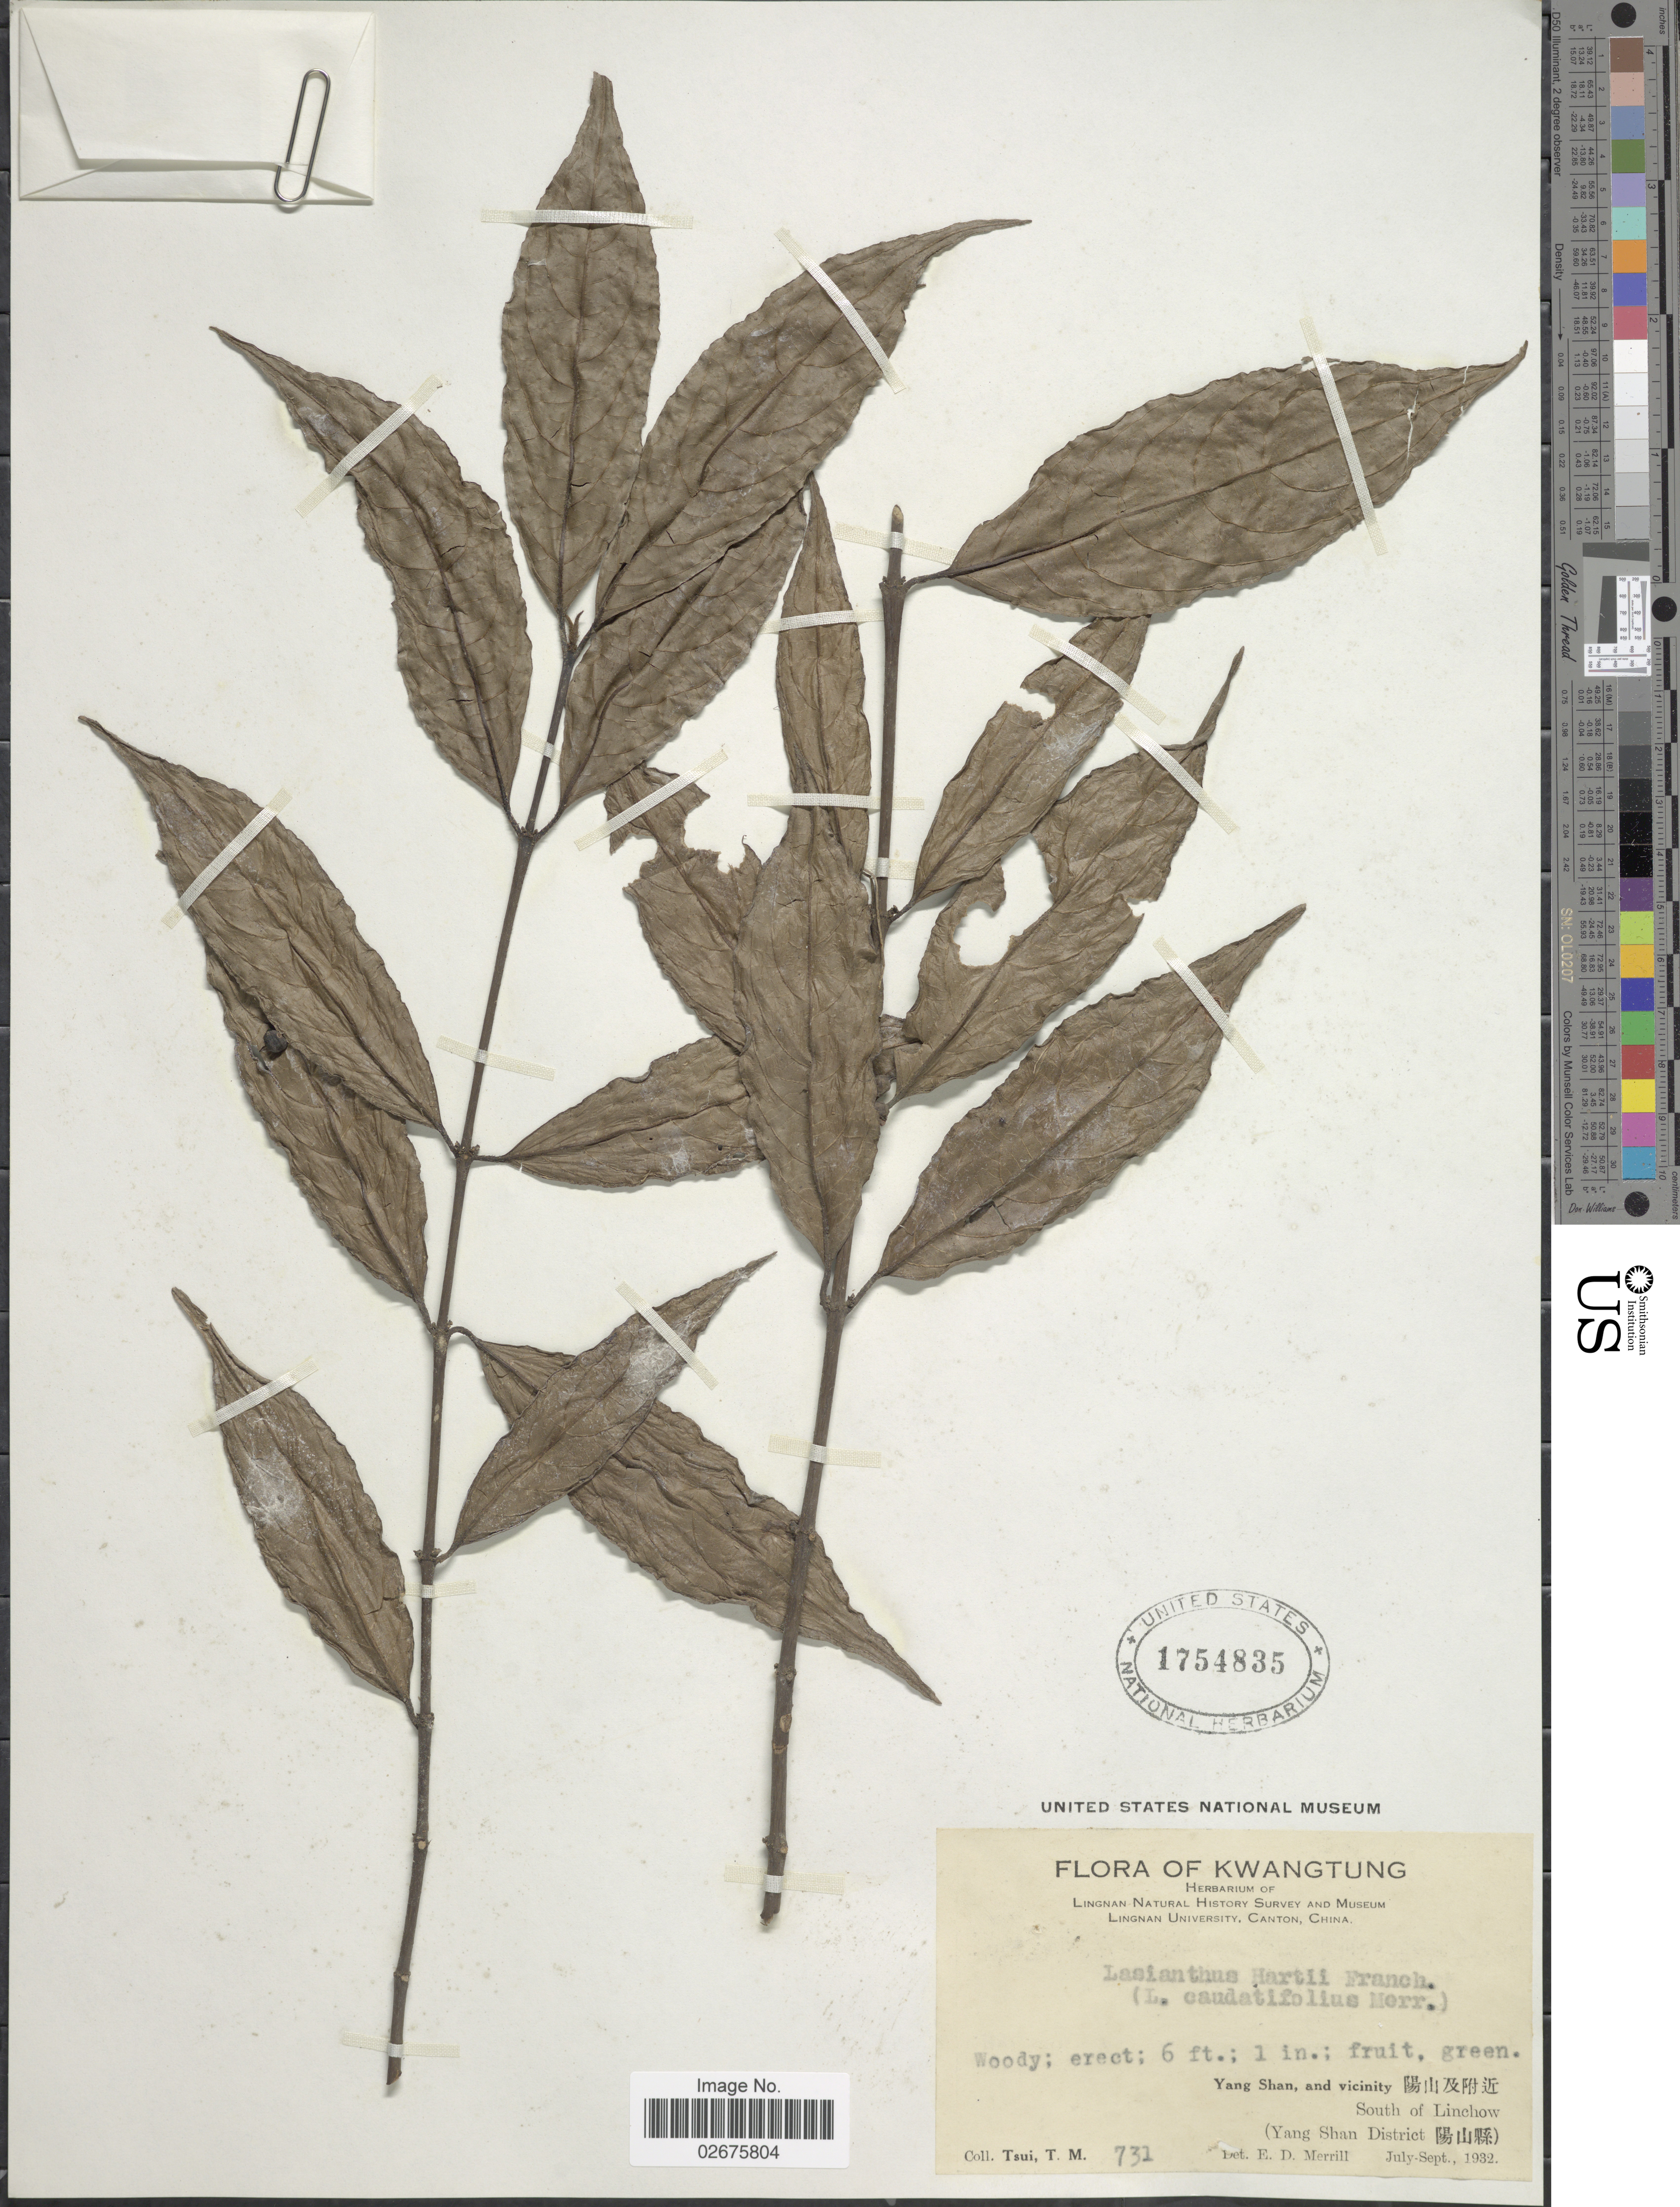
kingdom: Plantae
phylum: Tracheophyta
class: Magnoliopsida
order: Gentianales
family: Rubiaceae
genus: Lasianthus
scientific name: Lasianthus japonicus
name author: Miq.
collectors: W. T. Tsang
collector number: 731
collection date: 1932-07/1932-09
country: China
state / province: Guangdong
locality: Kwangtung; Yang Shan, and vicinity, South of Linchow (Yang Shan District)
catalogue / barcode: US 1754835